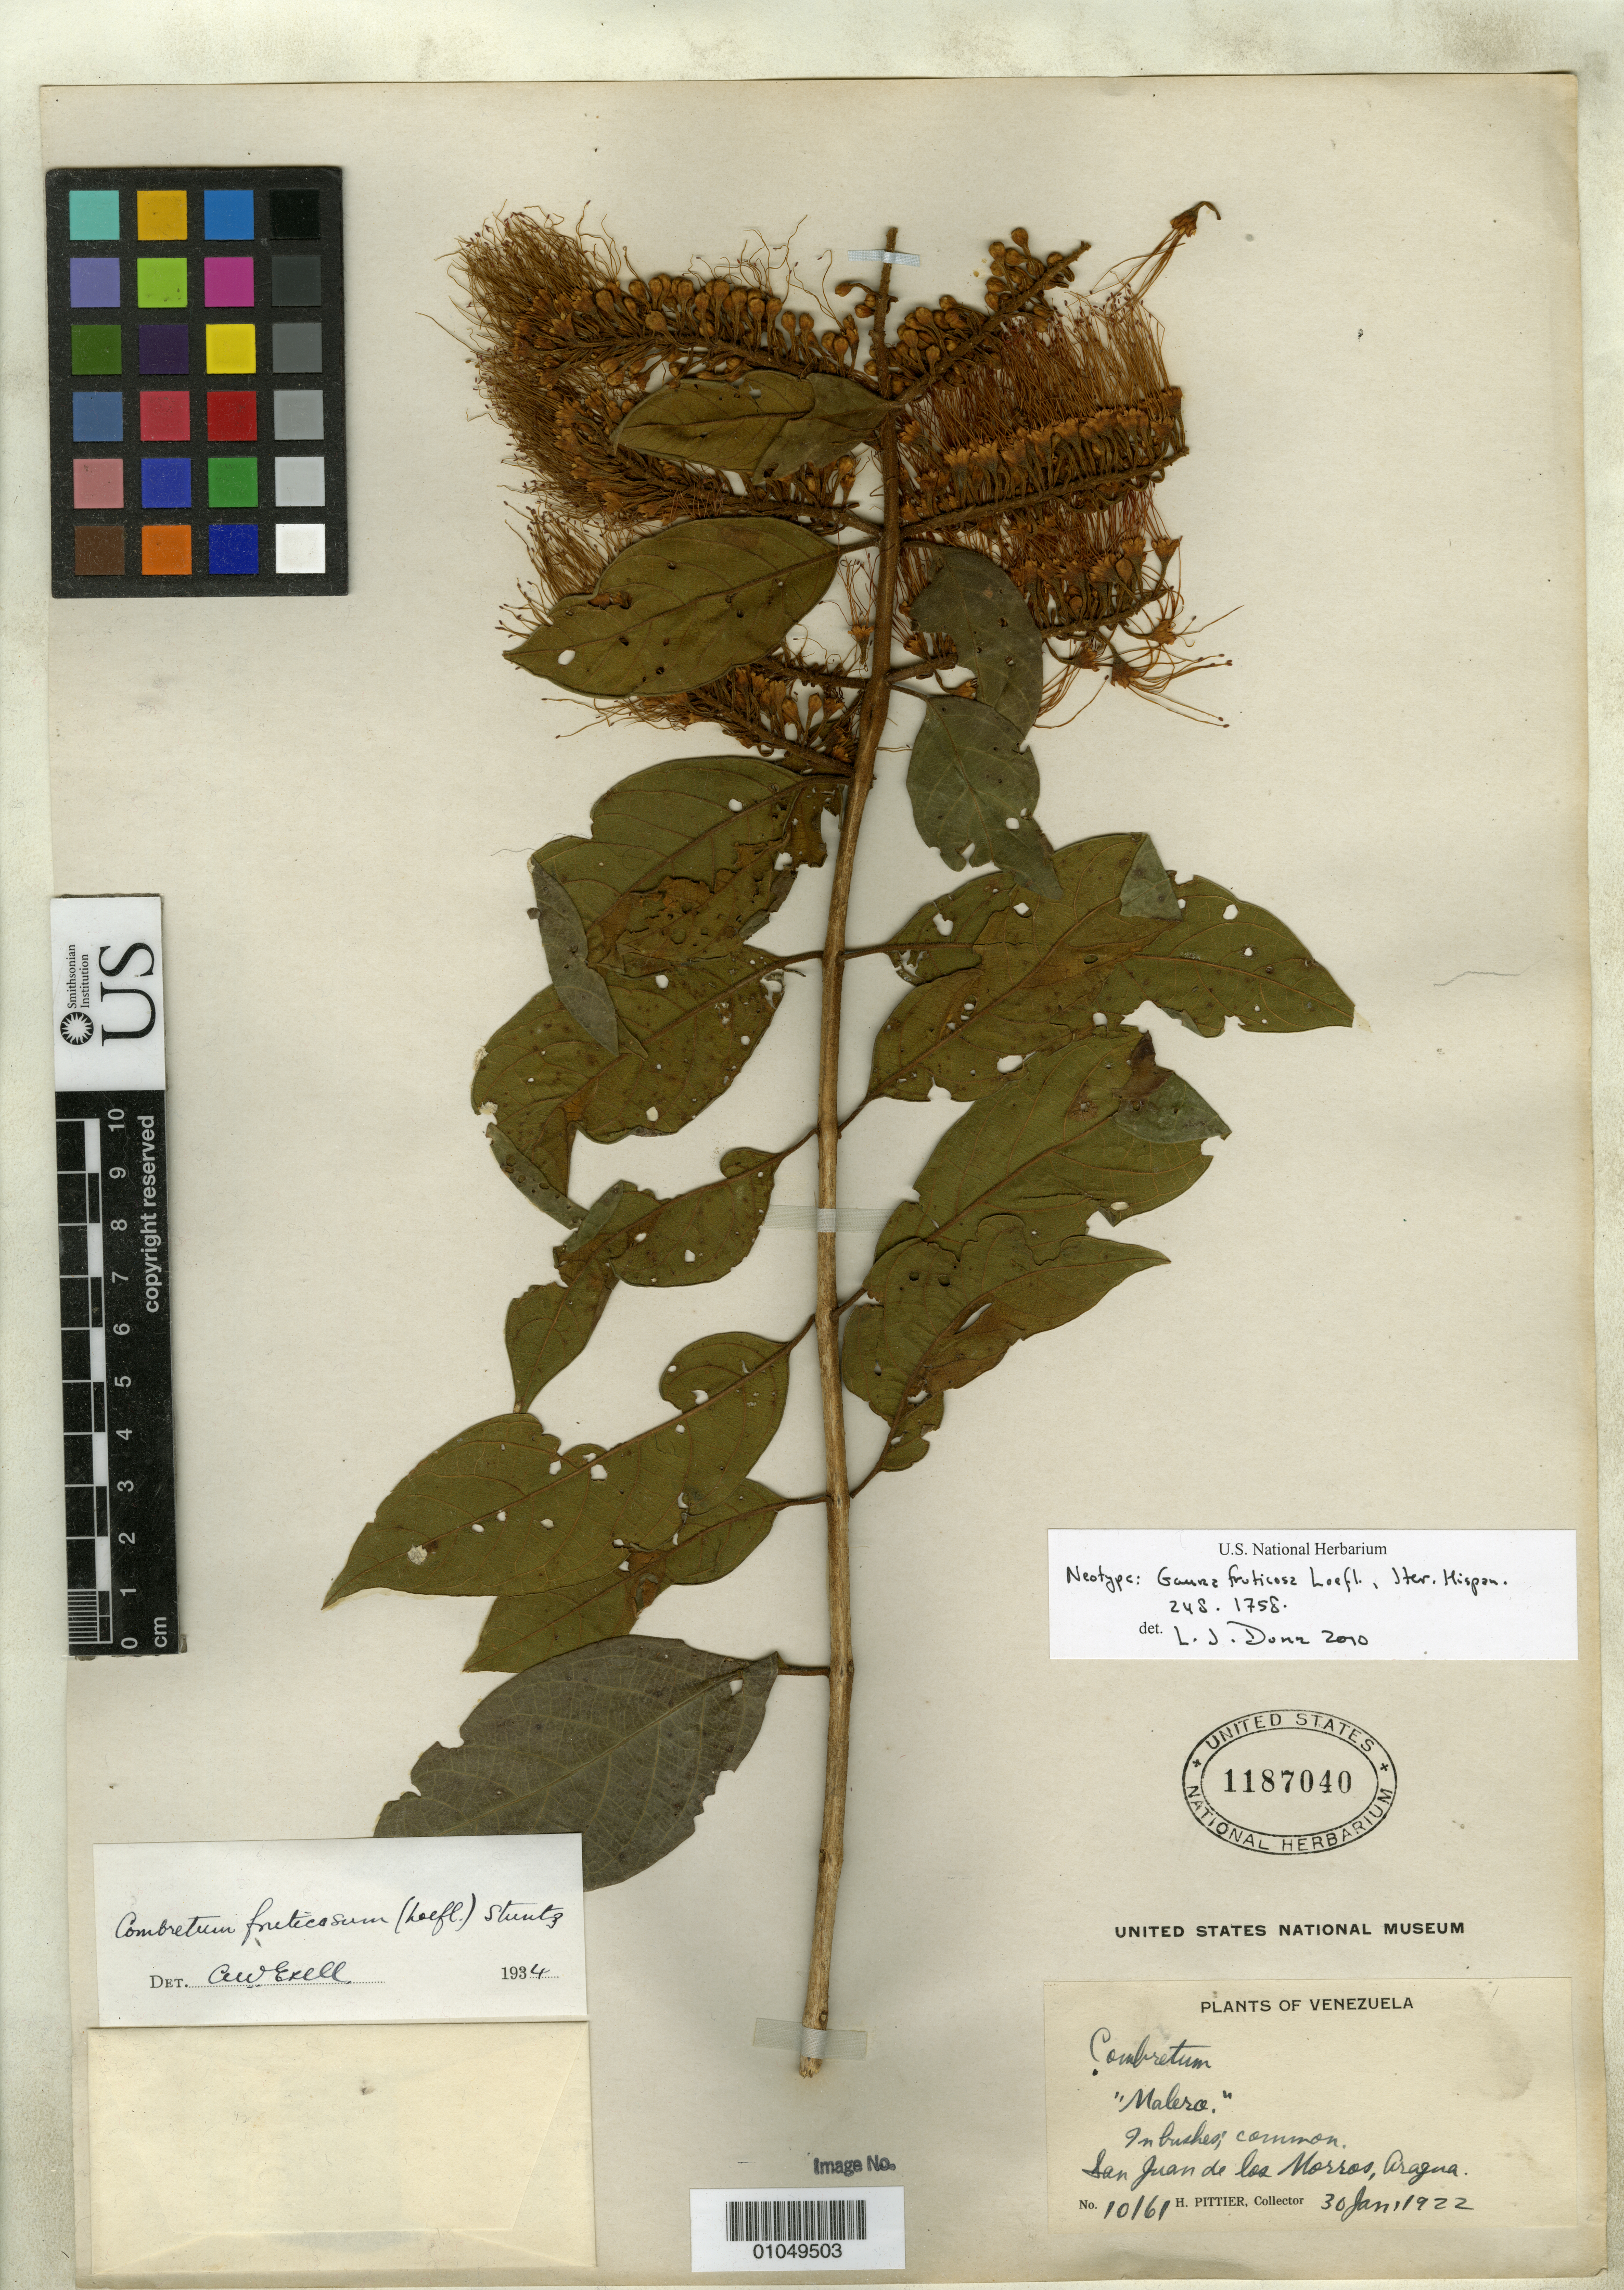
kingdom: Plantae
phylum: Tracheophyta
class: Magnoliopsida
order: Myrtales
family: Onagraceae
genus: Gaura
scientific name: Gaura fruticosa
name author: Loefl.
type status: Neotype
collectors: H. F. Pittier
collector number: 10161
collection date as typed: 30 Jan 1922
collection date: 1922-01-30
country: Venezuela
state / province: Aragua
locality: San Juan de los Morros, Aragua.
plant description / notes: Currently accepted name as cited by Dorr & Wiersema, Taxon 59: 1253 (2010).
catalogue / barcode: US 1187040